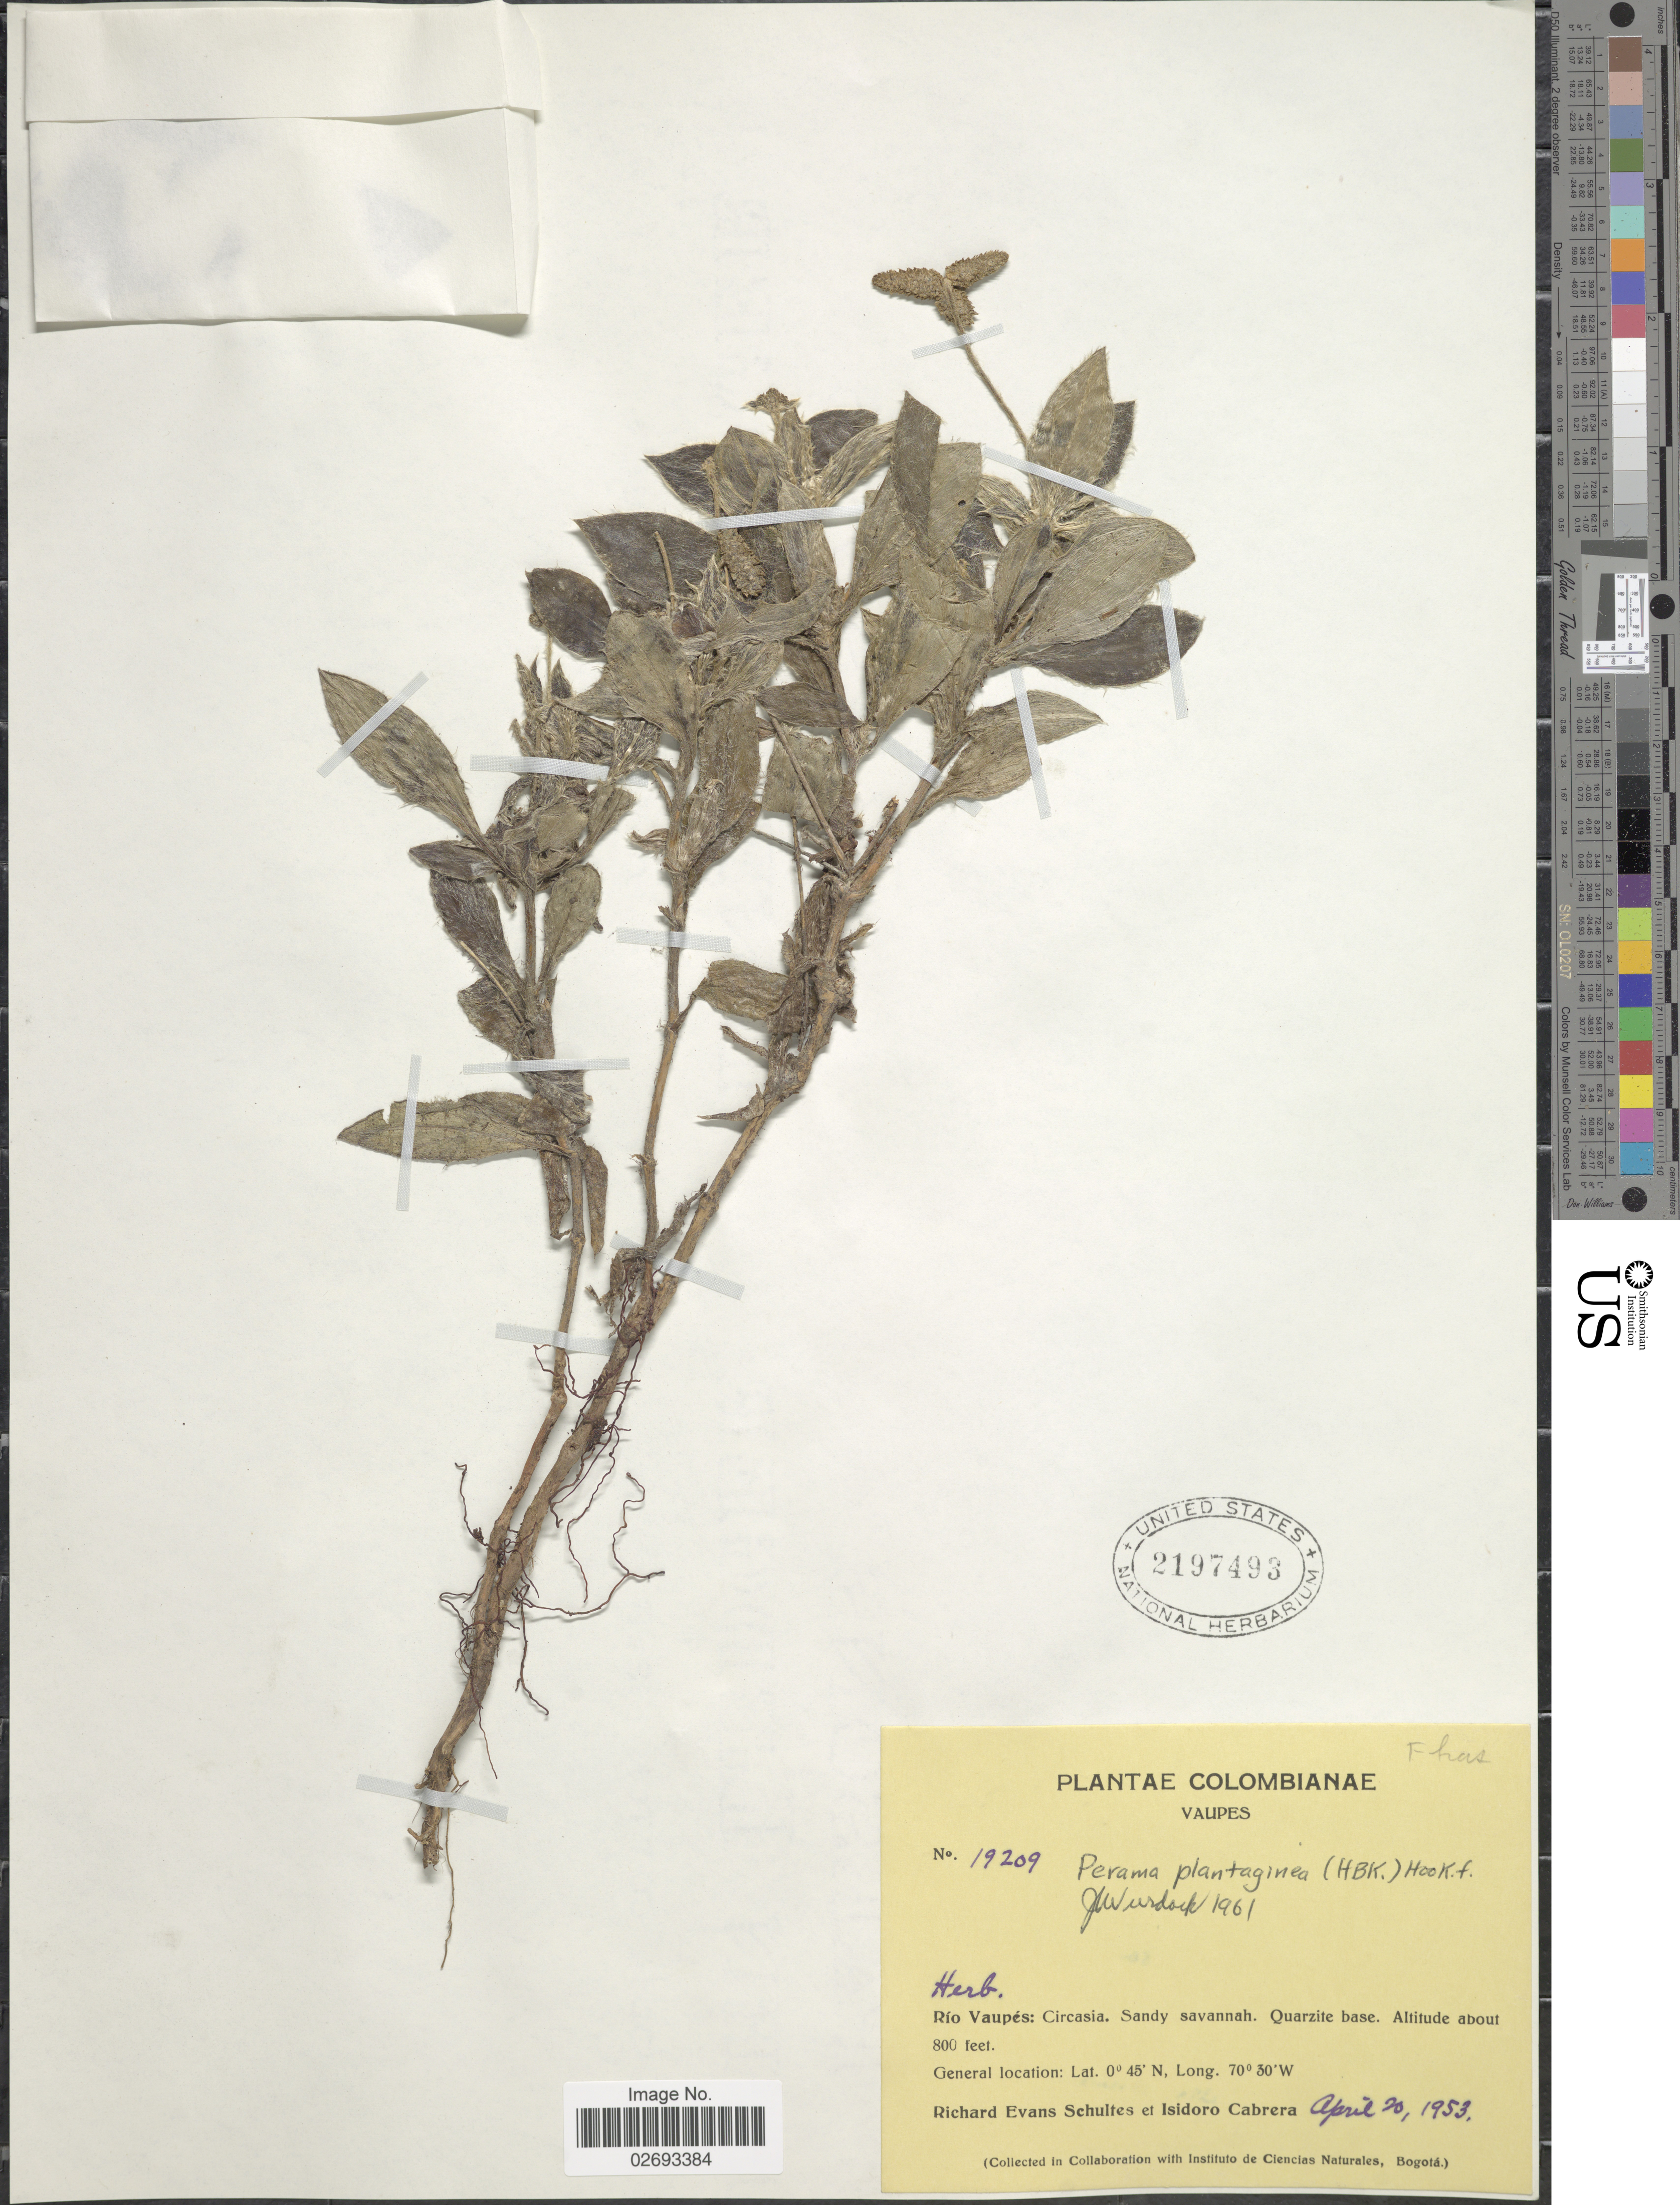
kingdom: Plantae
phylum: Tracheophyta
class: Magnoliopsida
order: Gentianales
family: Rubiaceae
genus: Perama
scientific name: Perama plantaginea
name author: (Kunth) Hook. f.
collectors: R. E. Schultes & I. Cabrera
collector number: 19209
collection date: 1953-04-20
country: Colombia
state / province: Vaupés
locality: Rio Vaupes: Circasia. Quarzite base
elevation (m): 244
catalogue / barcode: US 2197493